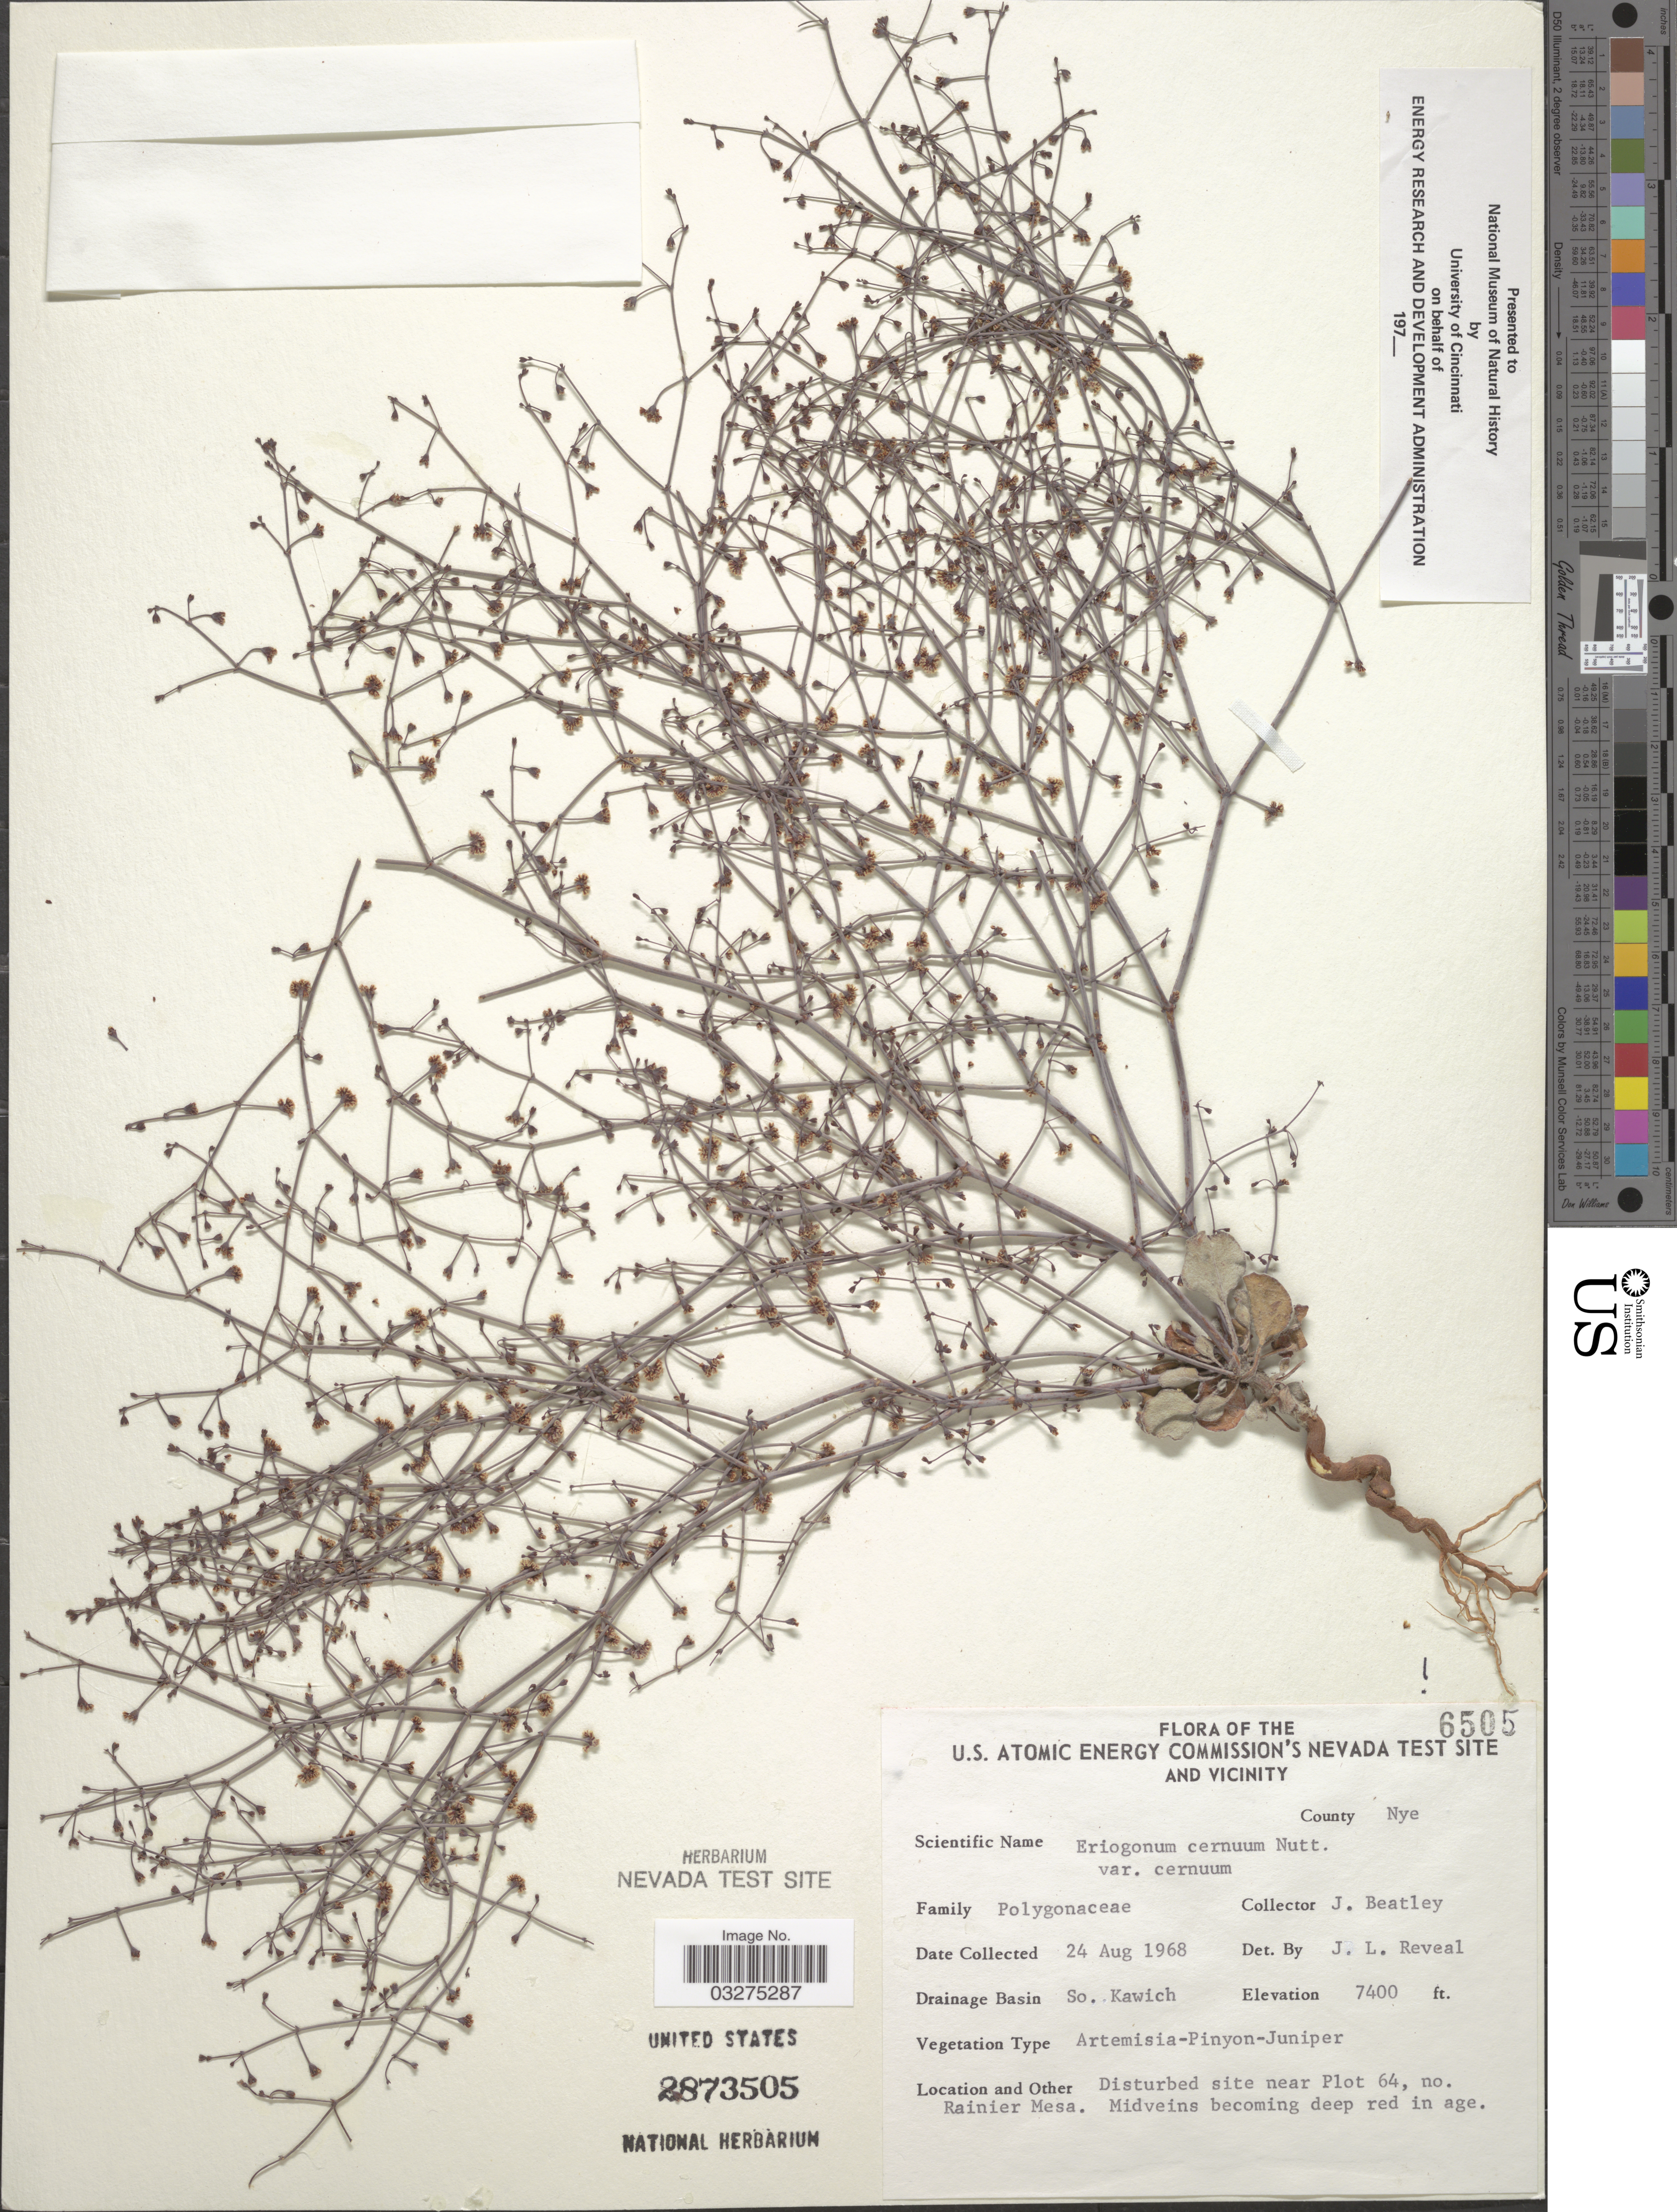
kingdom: Plantae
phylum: Tracheophyta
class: Magnoliopsida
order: Caryophyllales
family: Polygonaceae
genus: Eriogonum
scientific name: Eriogonum cernuum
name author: Nutt.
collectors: J. C. Beatley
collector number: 6505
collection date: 1968-08-24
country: United States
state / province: Nevada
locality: U.S. Atomic Energy Commission's Nevada Test Site and Vicinity, County Nye, Drainage Basin So. Kawich, Disturbed site near Plot 64, no. Rainier Mesa.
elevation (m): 2256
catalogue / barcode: US 2873505